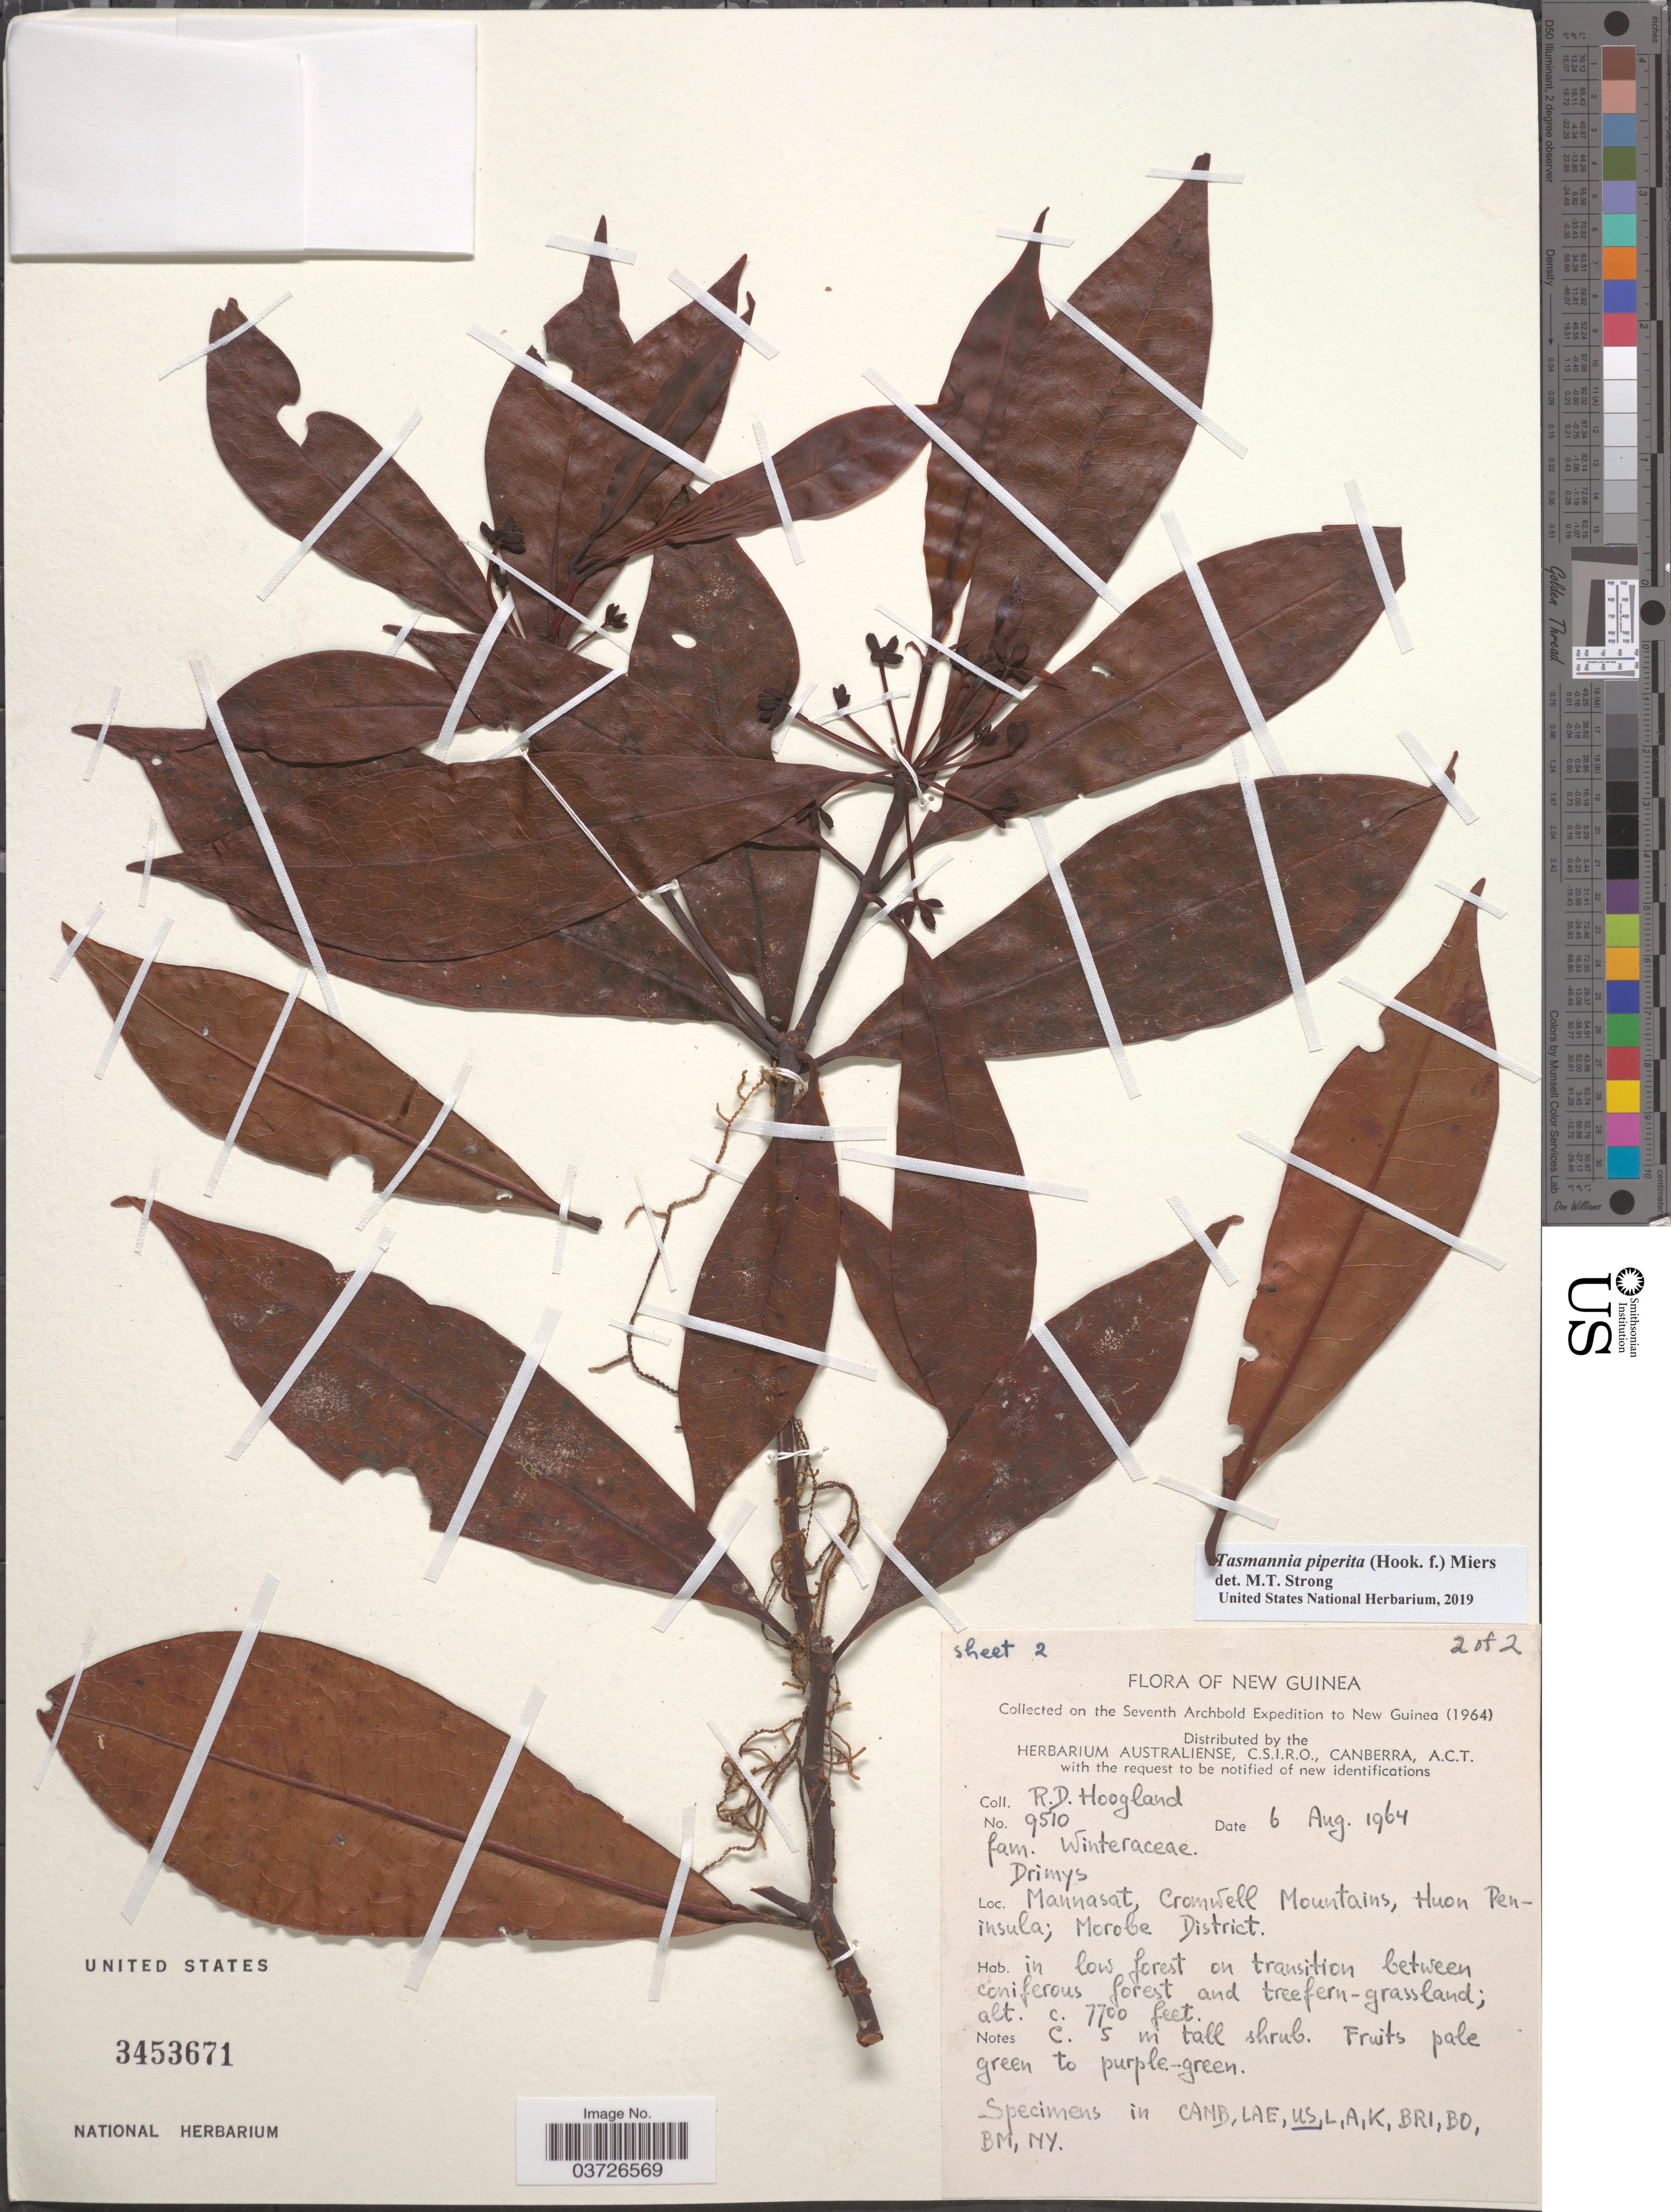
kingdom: Plantae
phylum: Tracheophyta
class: Magnoliopsida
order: Canellales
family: Winteraceae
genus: Tasmannia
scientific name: Tasmannia piperita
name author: (Hook. f.) Miers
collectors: R. D. Hoogland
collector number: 9510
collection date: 1964-08-06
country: Papua New Guinea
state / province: Morobe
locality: New Guinea. Mannasat, Cromwell Mountains, Huon Peninsula; Morobe District.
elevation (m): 2347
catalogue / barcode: US 3453671